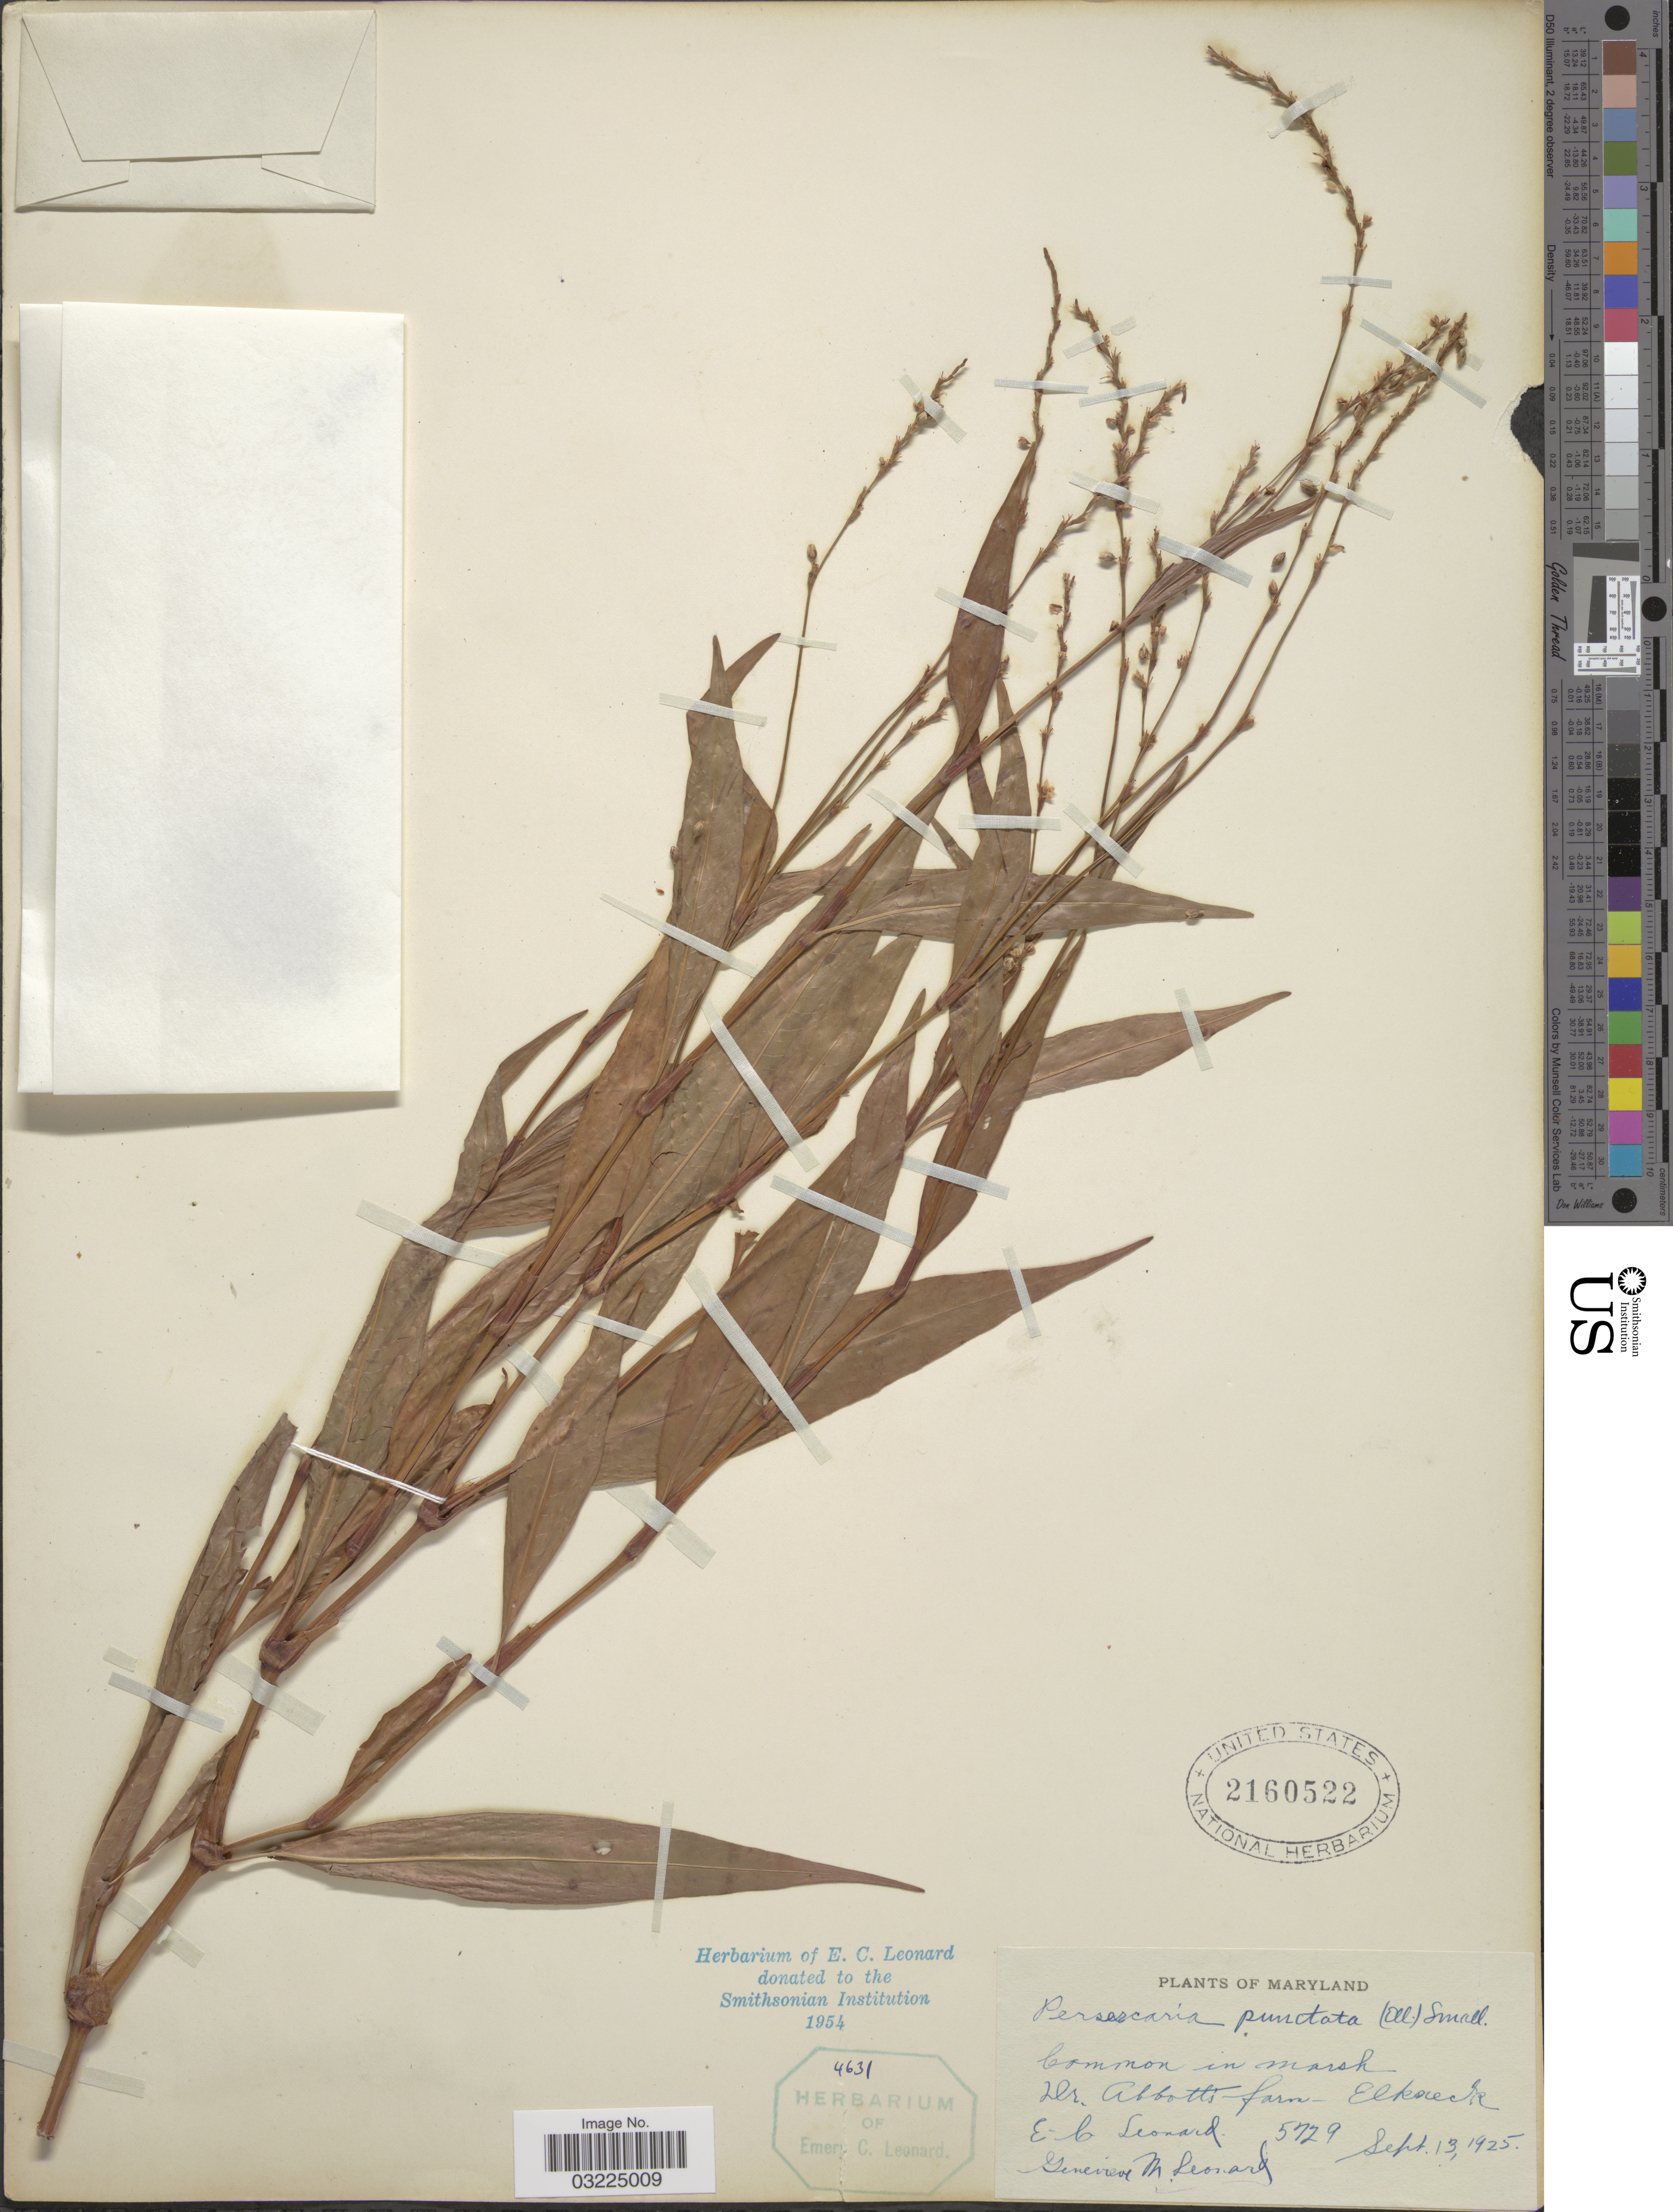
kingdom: Plantae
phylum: Tracheophyta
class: Magnoliopsida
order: Caryophyllales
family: Polygonaceae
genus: Persicaria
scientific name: Persicaria punctata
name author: (Elliott) Small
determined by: Atha, D. E.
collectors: E. C. Leonard & G. M. Leonard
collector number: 5729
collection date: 1925-09-13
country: United States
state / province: Maryland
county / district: Cecil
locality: Dr. Abbott's farm - Elkneck.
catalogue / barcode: US 2160522